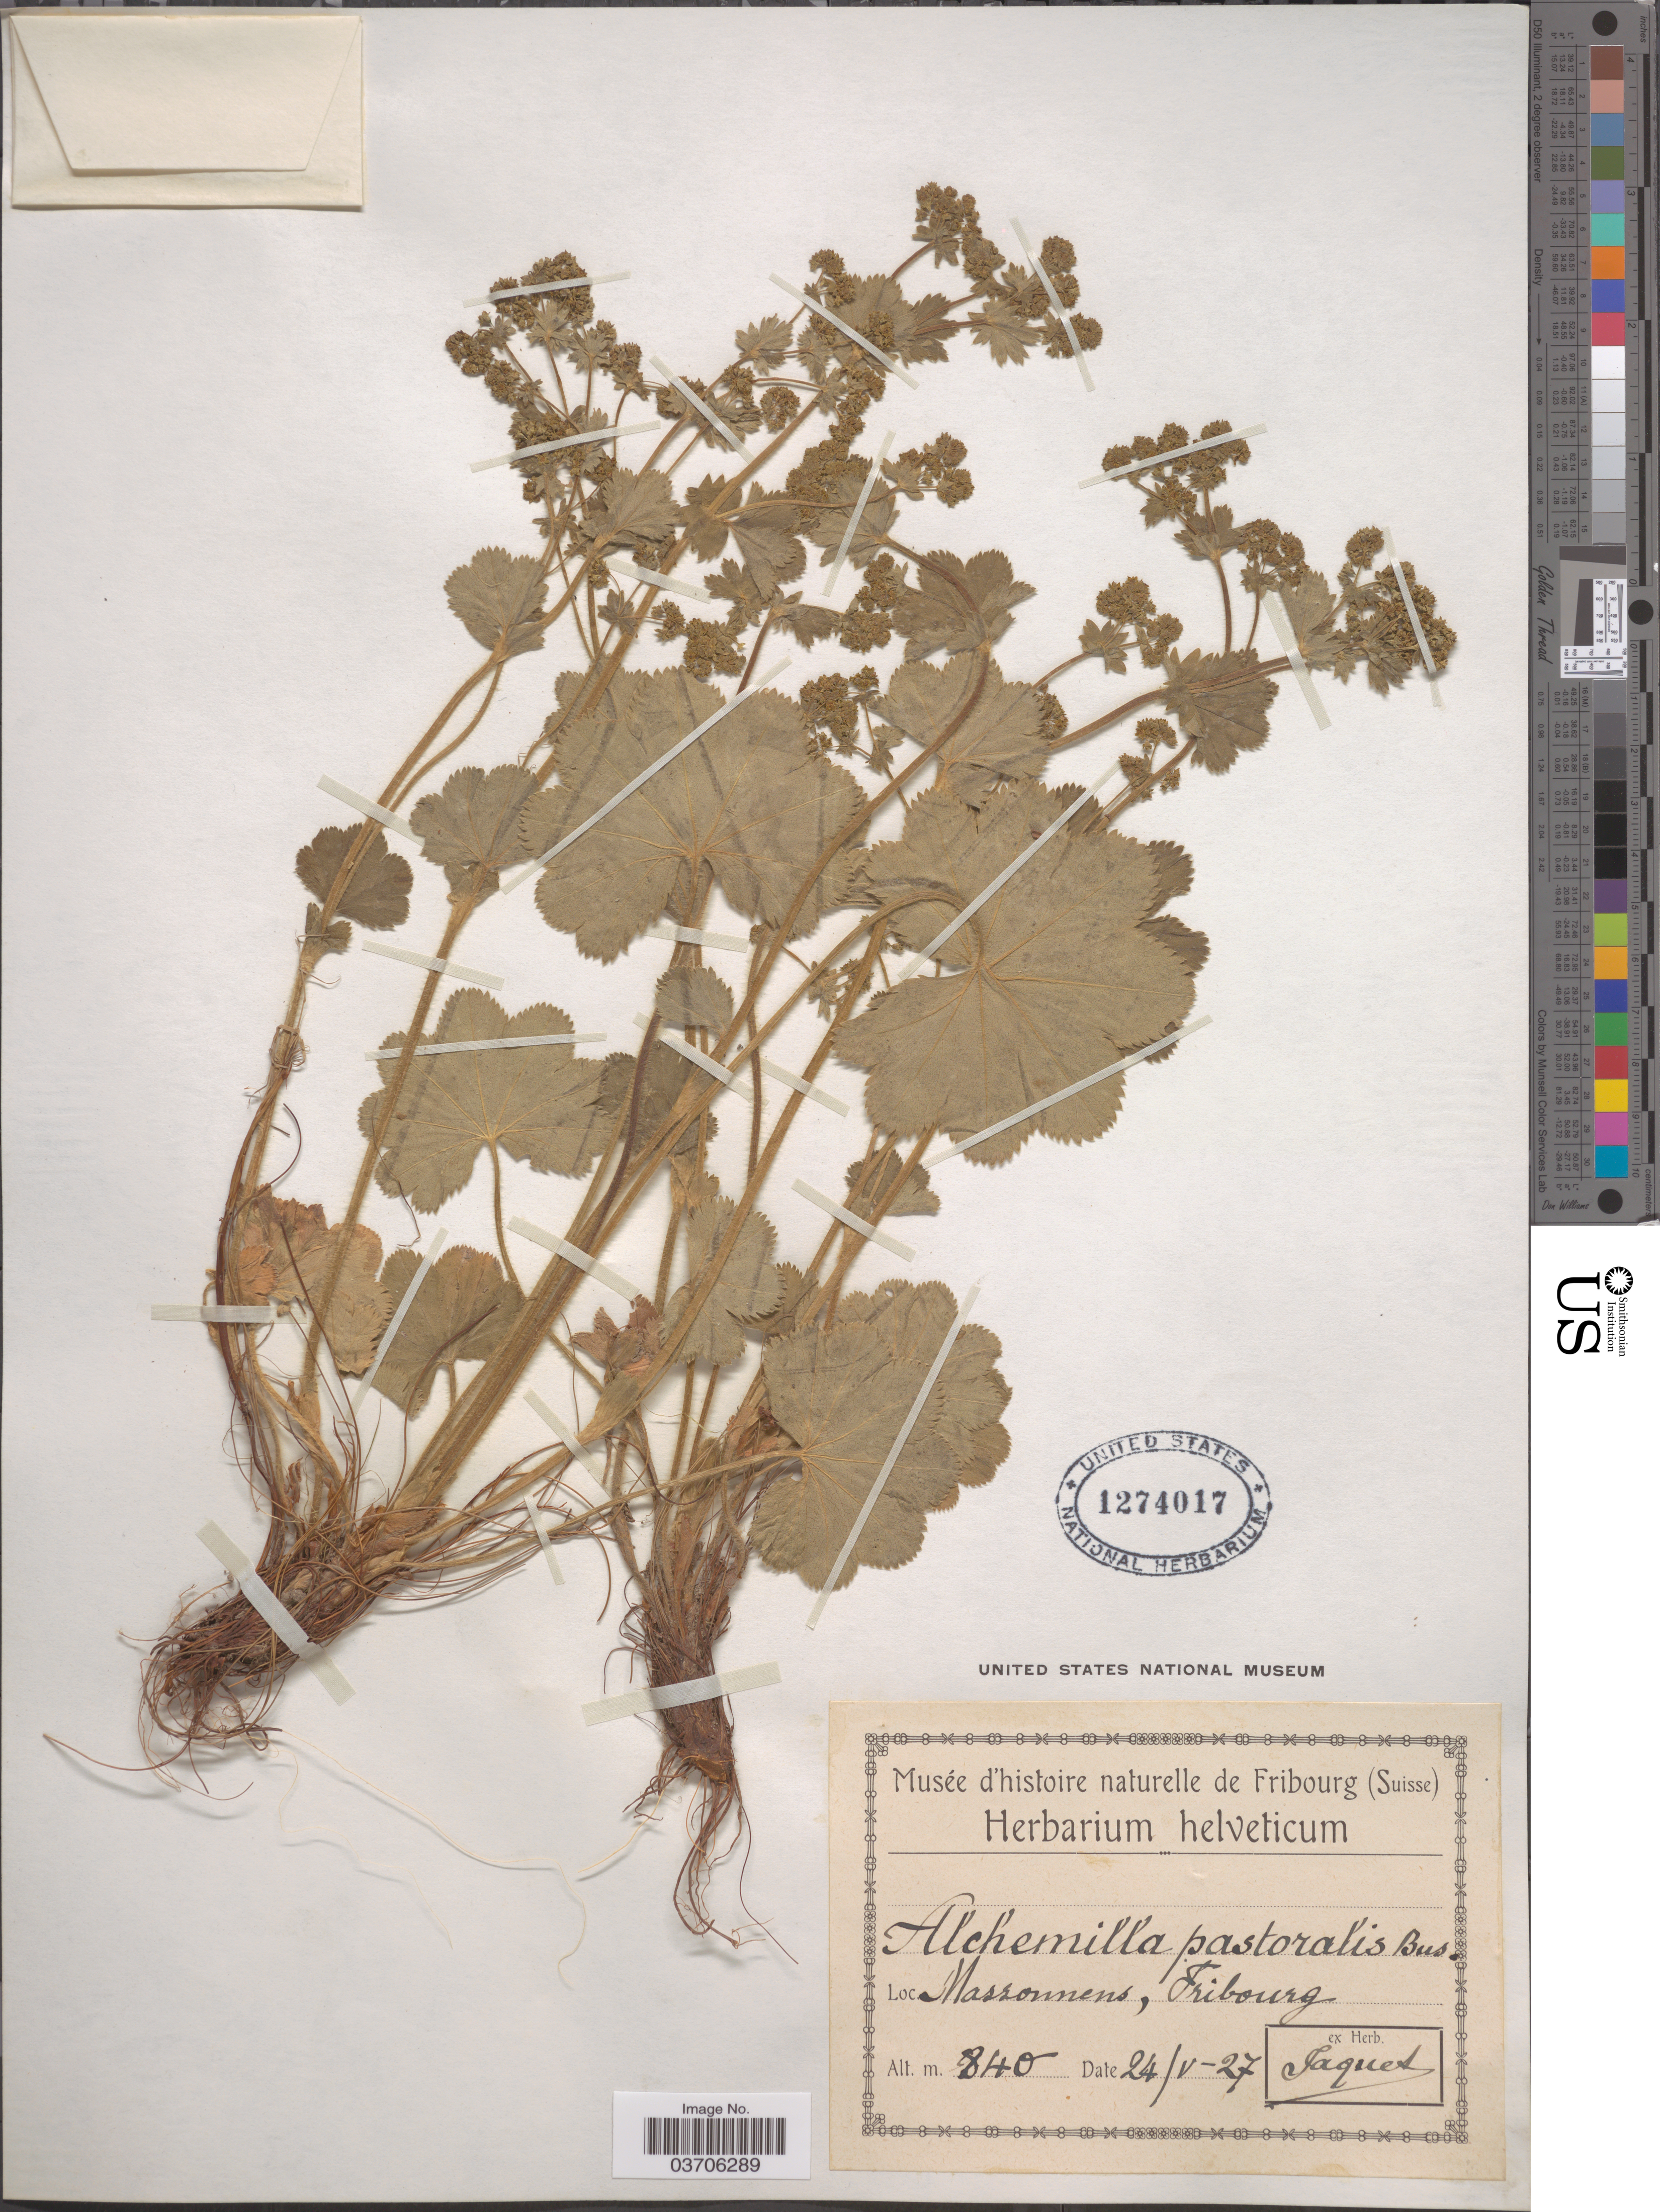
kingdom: Plantae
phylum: Tracheophyta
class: Magnoliopsida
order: Rosales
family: Rosaceae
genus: Alchemilla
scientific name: Alchemilla pastoralis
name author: Buser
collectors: Ex herb. Jaquet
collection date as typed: Transcribed d/m/y: 24/5/27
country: Switzerland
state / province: Fribourg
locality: Massonnens.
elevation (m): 840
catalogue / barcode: US 1274017